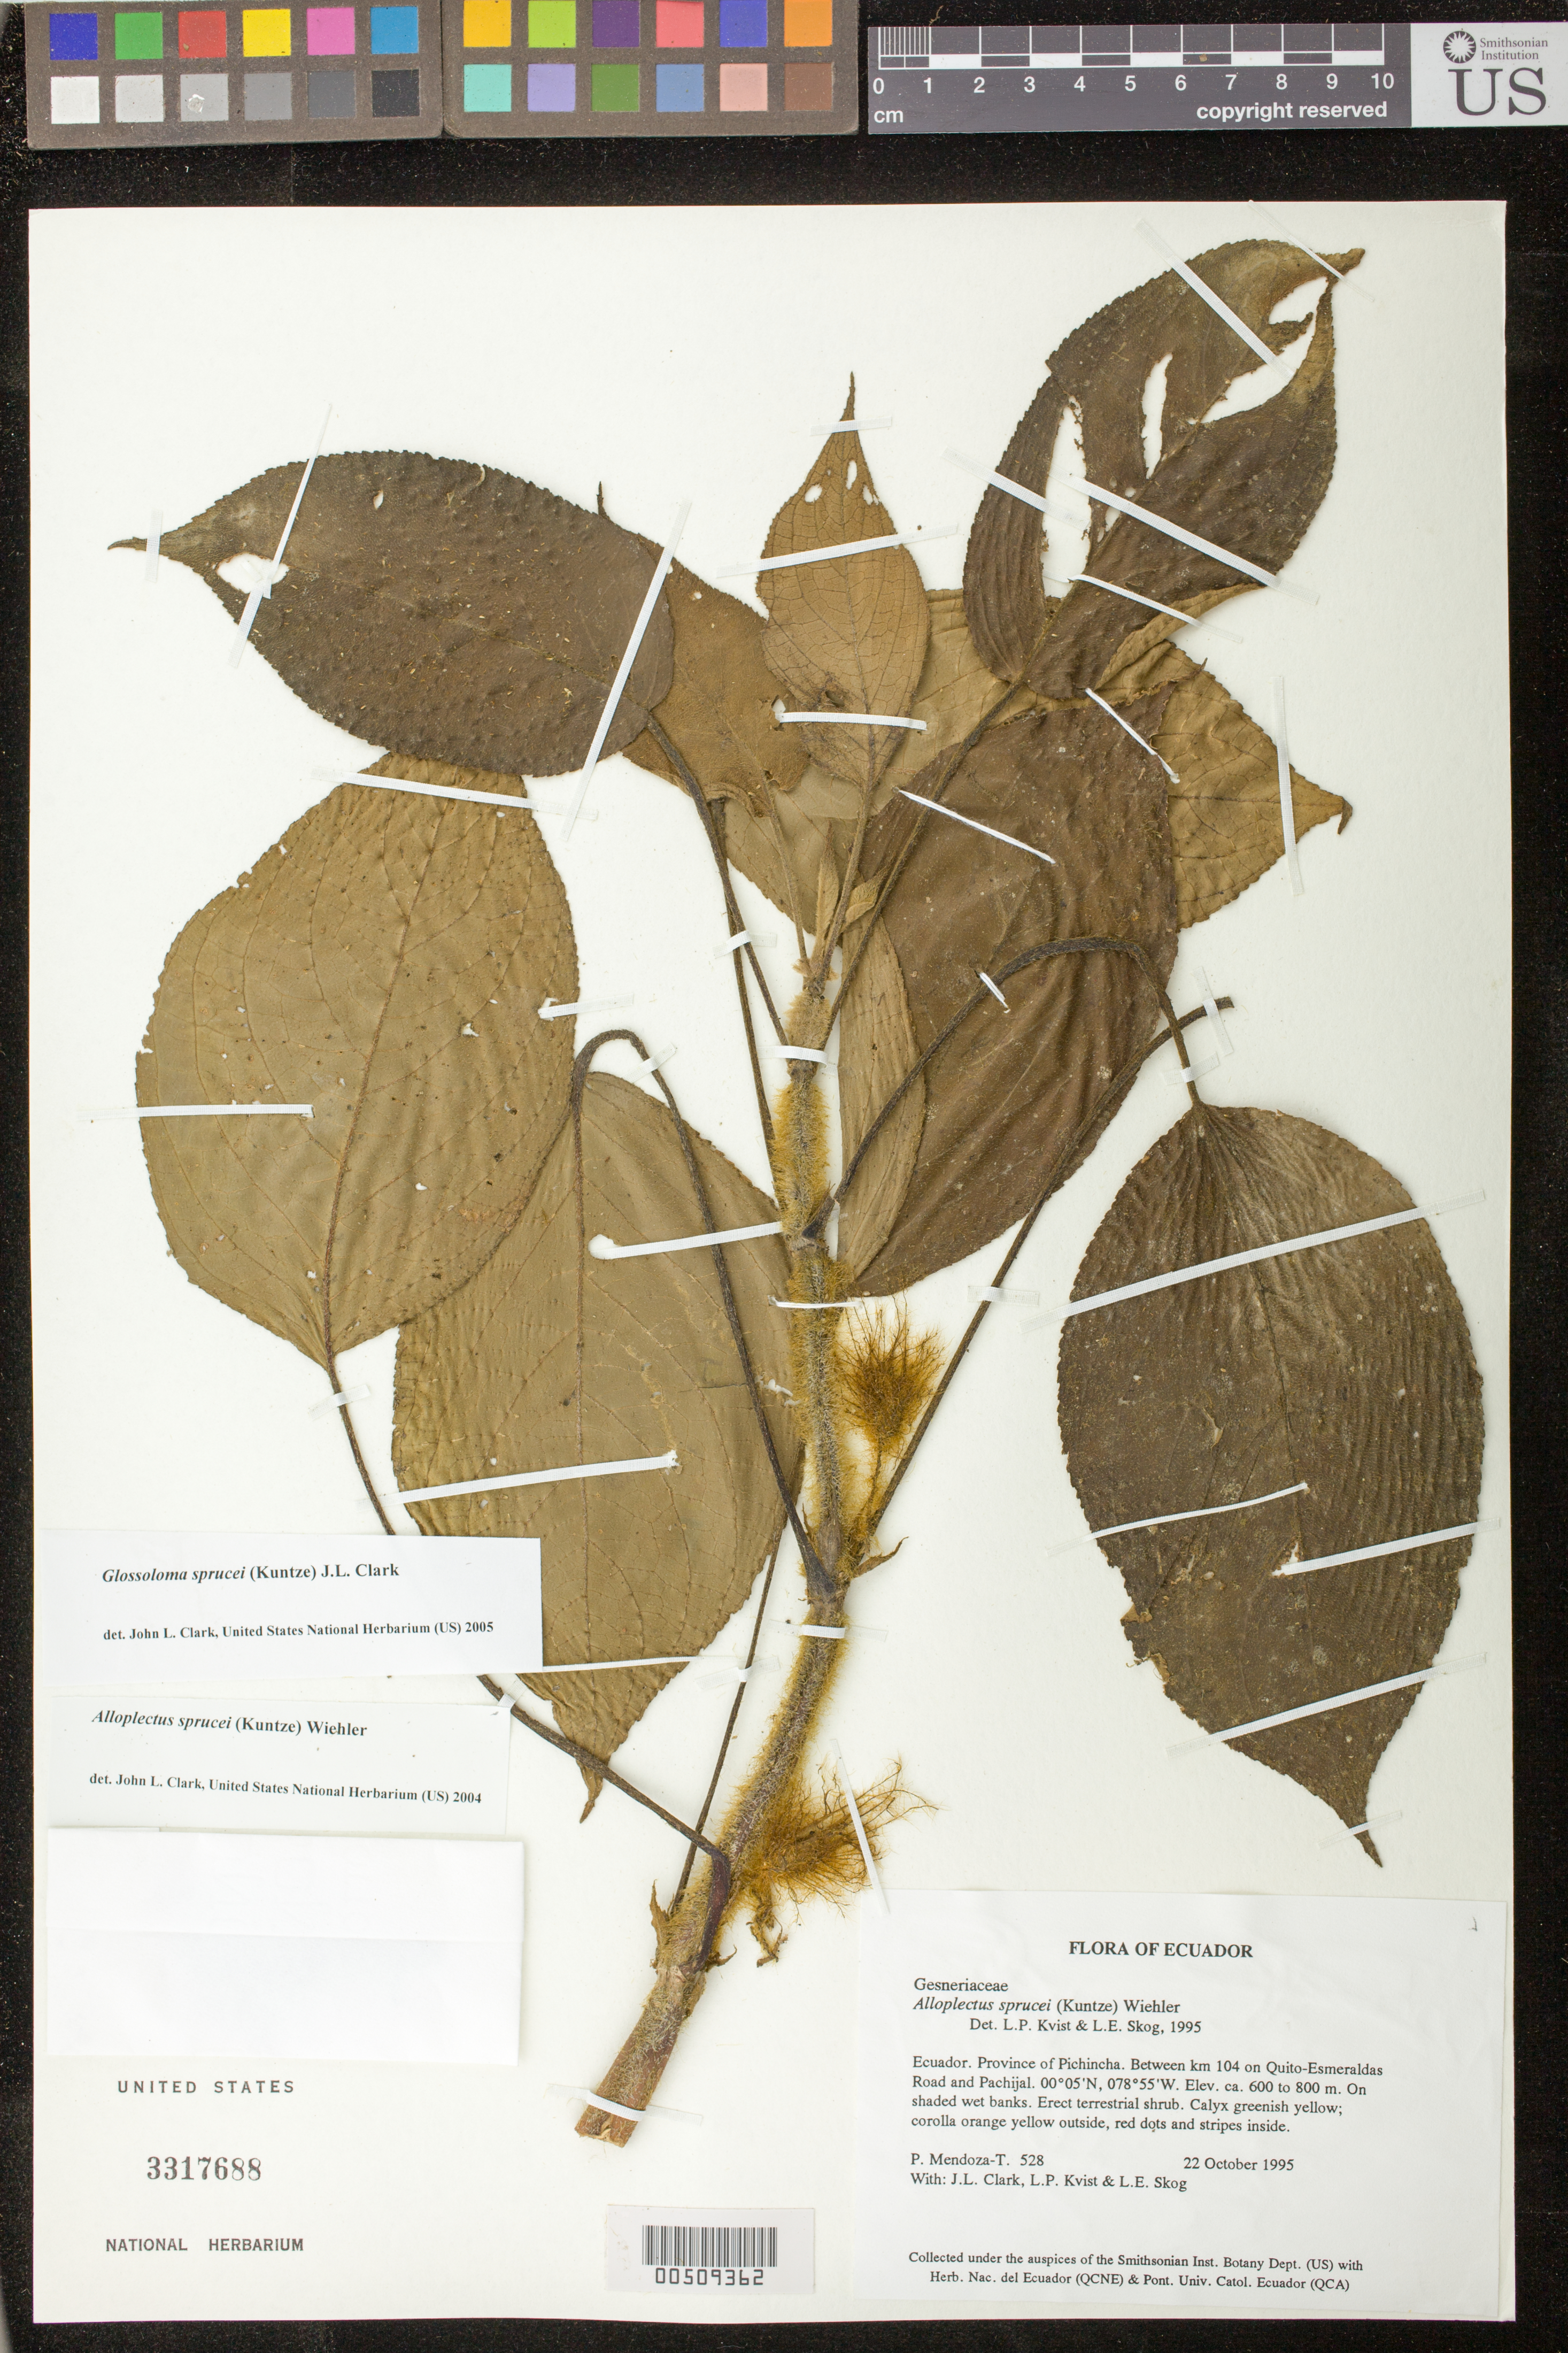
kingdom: Plantae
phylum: Tracheophyta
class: Magnoliopsida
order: Lamiales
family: Gesneriaceae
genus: Glossoloma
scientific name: Glossoloma sprucei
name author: (Kuntze) J.L. Clark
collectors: P. Mendoza-T., J. L. Clark, L. P. Kvist & L. E. Skog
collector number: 528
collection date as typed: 22 Oct 1995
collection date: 1995-10-22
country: Ecuador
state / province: Pichincha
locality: Between km 104 on Quito-Esmeraldas Road and Pachijal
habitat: On shaded wet banks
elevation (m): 600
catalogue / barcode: US 3317688